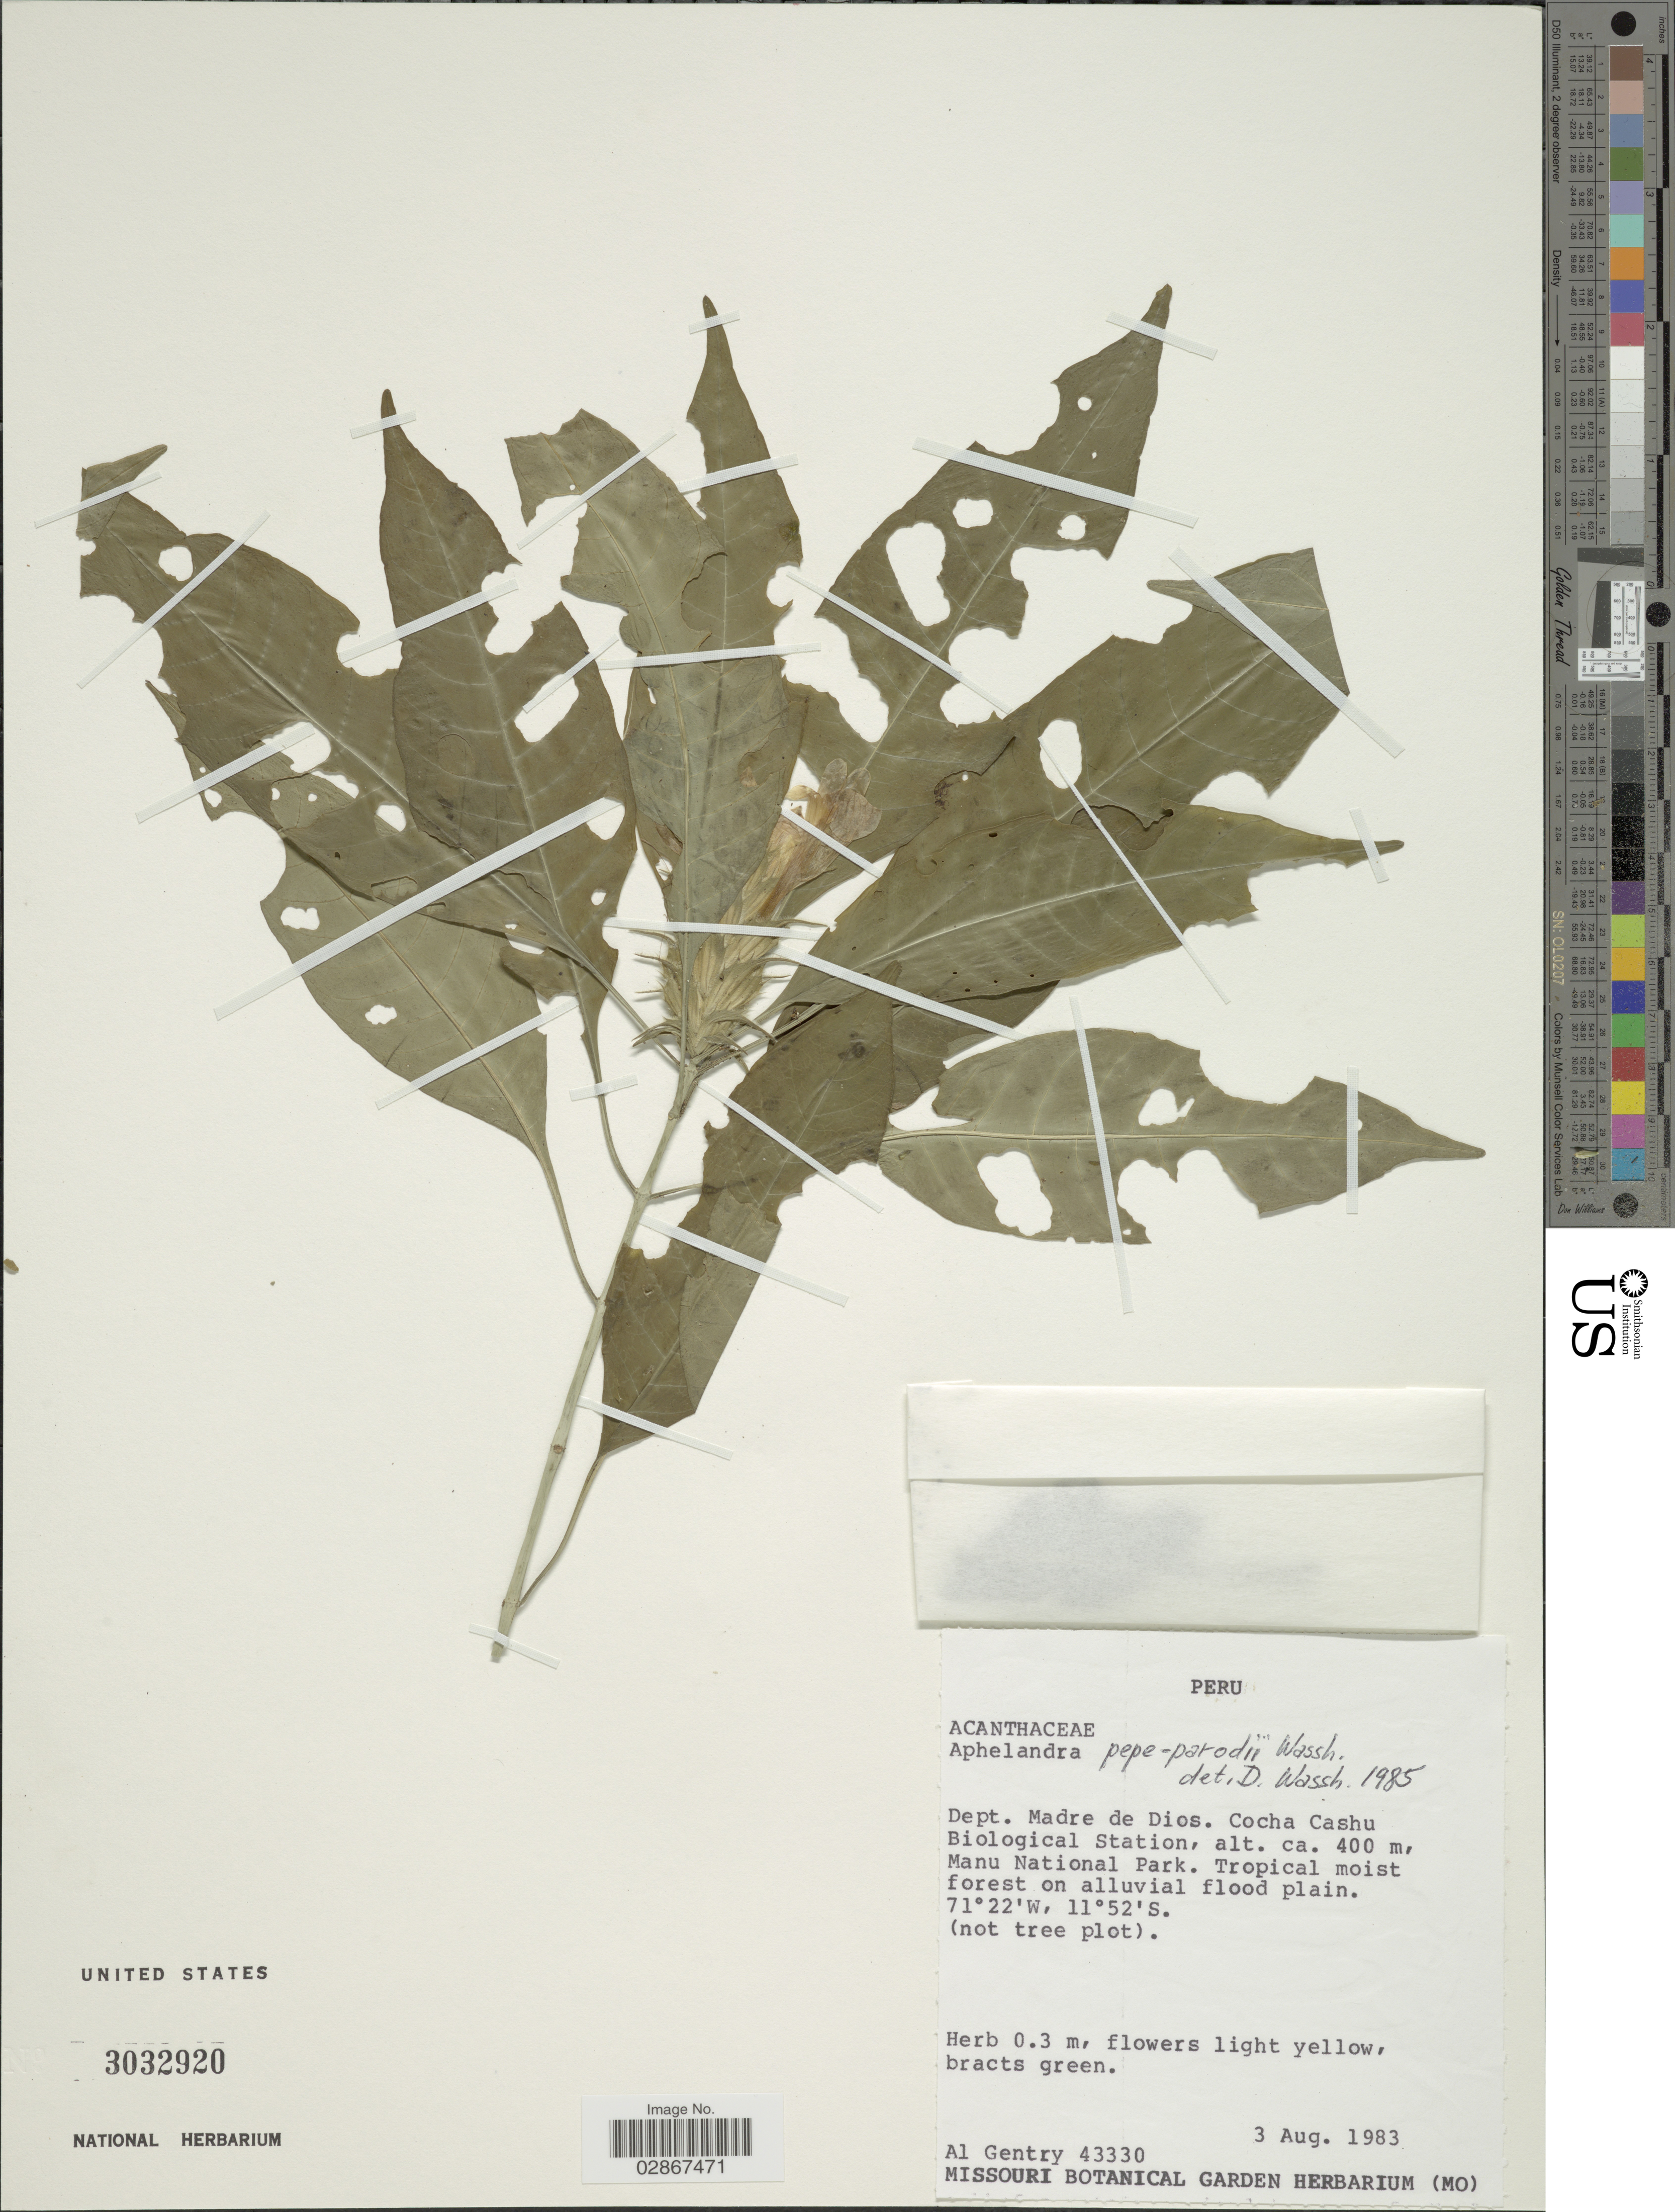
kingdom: Plantae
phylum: Tracheophyta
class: Magnoliopsida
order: Lamiales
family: Acanthaceae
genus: Aphelandra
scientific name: Aphelandra pepe-parodii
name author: Wassh.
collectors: A. H. Gentry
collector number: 43330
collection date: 1983-08-03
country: Peru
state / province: Madre de Dios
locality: Dept. Madre de Dios. Cocha Cashu Biological Station, Manu National Park.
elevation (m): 400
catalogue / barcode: US 3032920